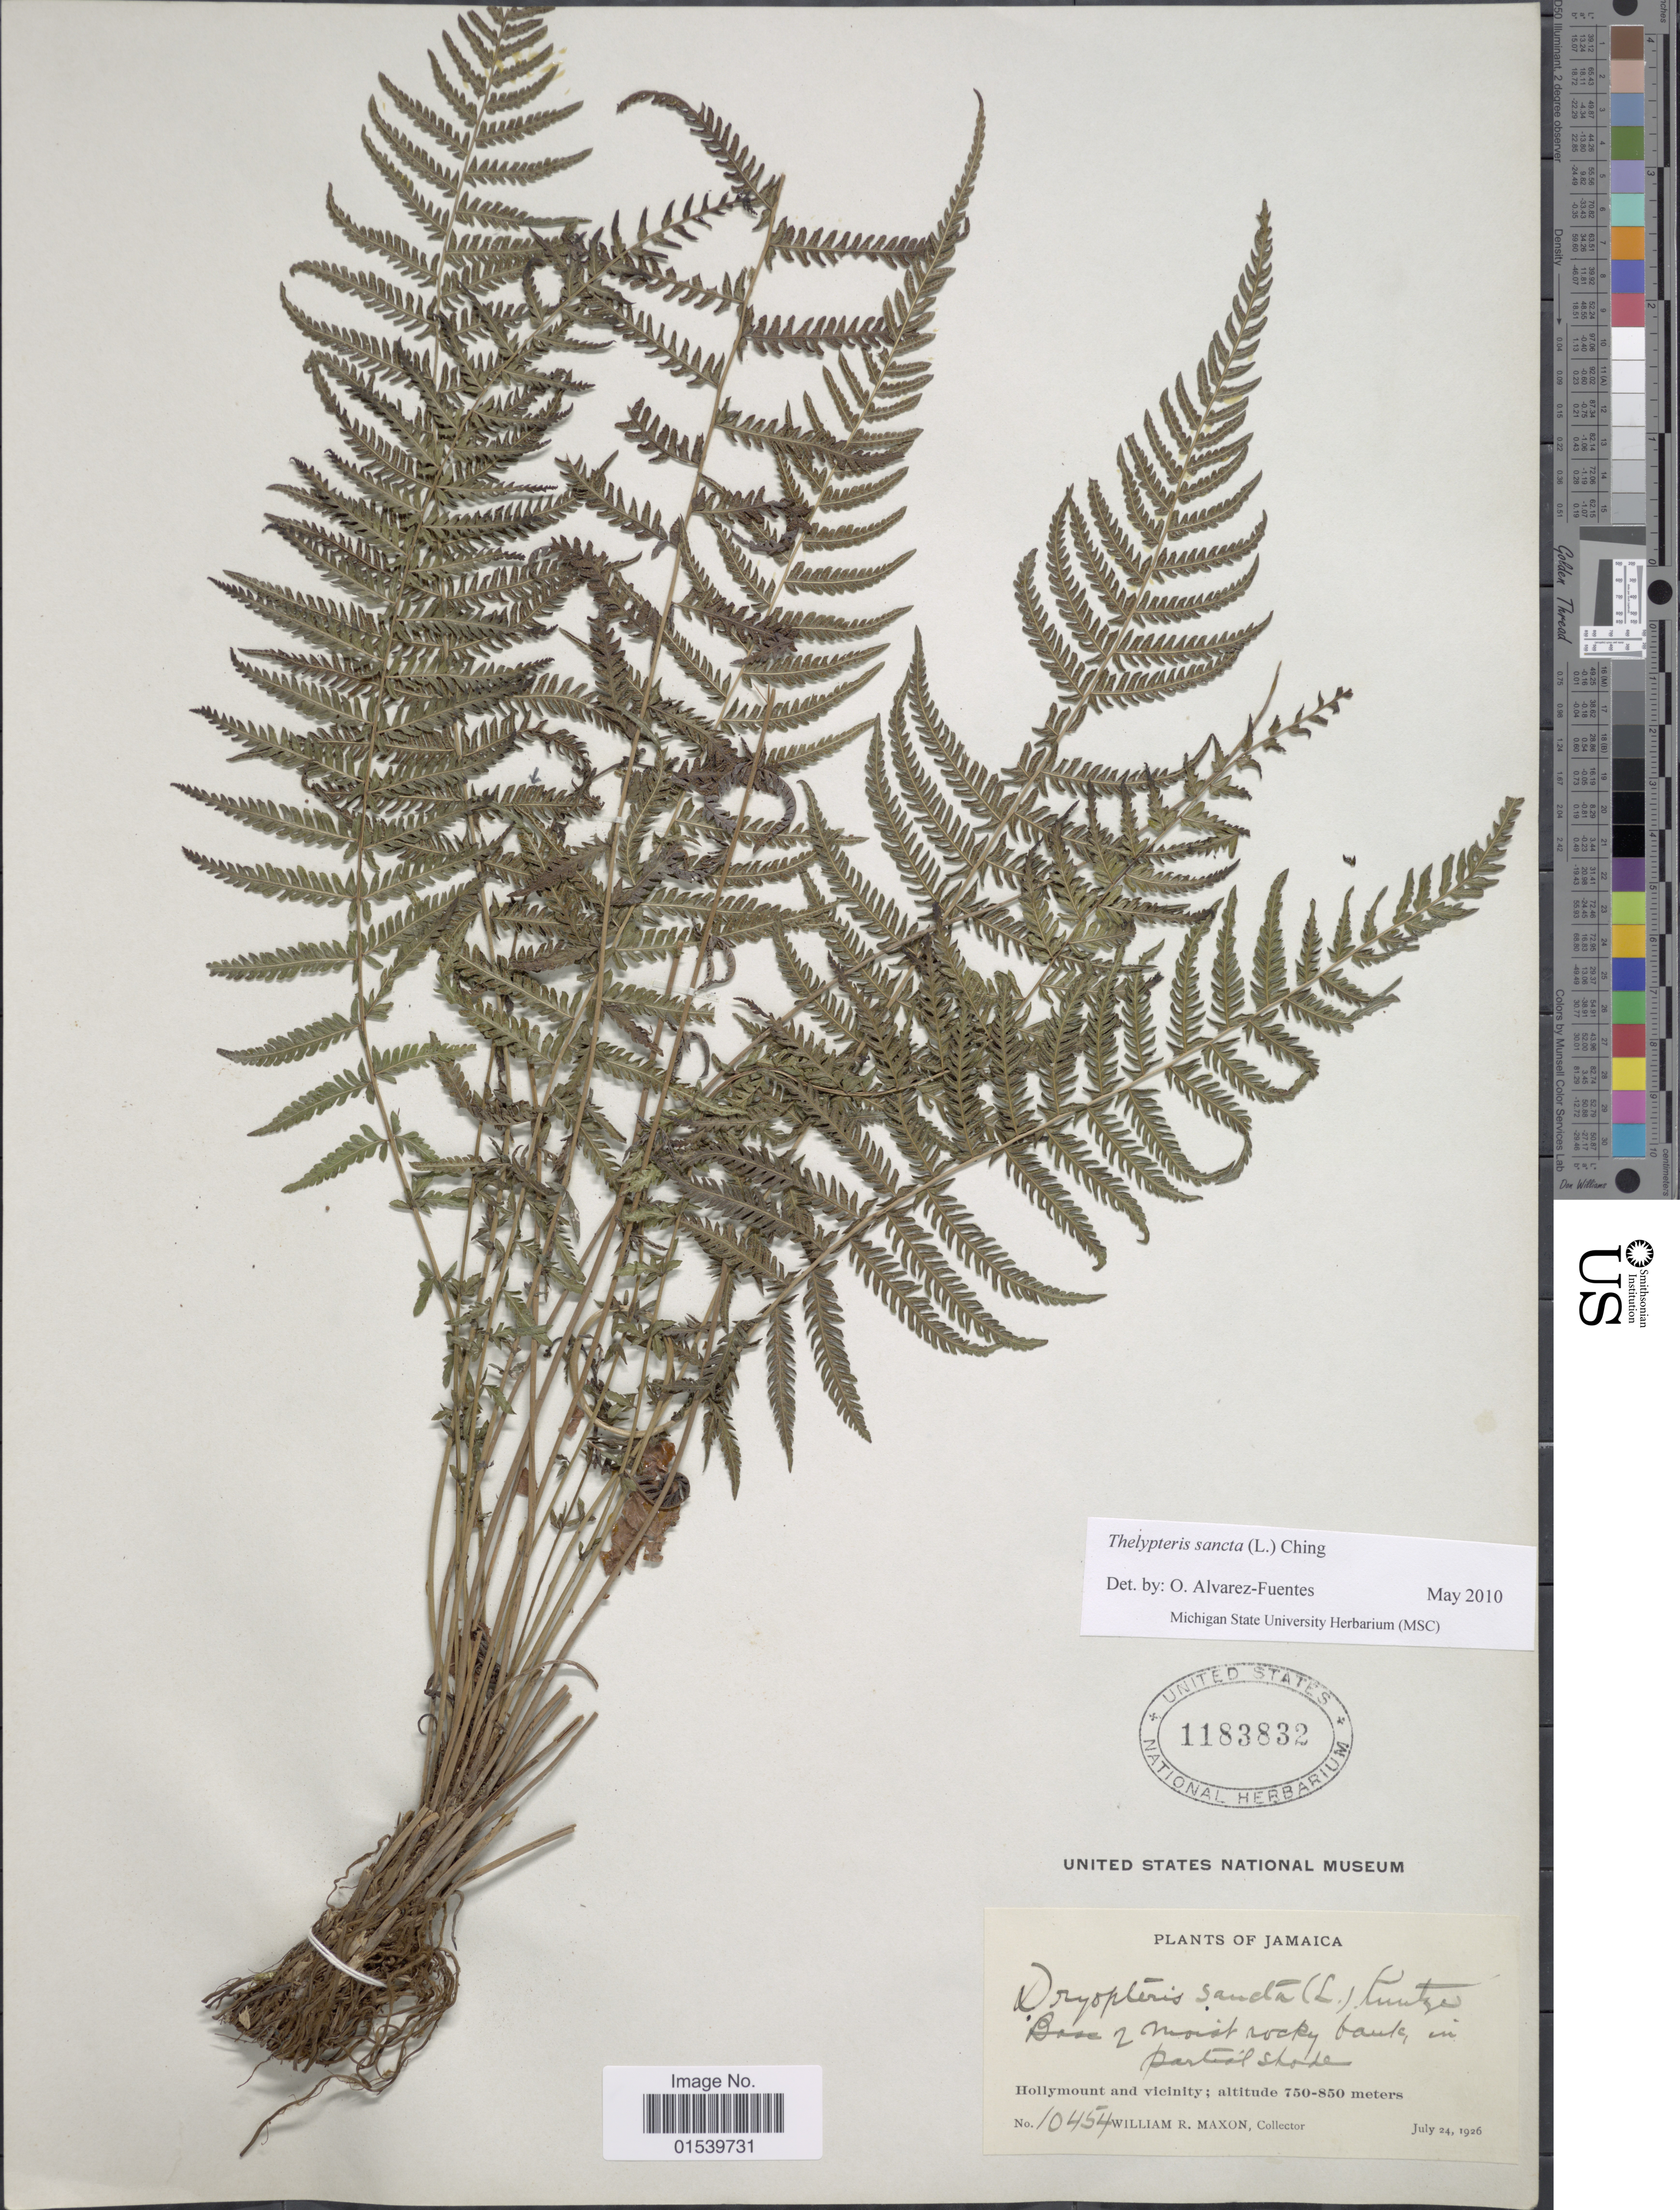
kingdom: Plantae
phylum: Tracheophyta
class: Polypodiopsida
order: Polypodiales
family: Thelypteridaceae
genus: Amauropelta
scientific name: Amauropelta sancta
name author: (L.) Pic. Serm.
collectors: W. R. Maxon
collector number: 10454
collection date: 1926-07-24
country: Jamaica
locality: Base of moist rocky bank, in partial shade, Hollymount and vicinity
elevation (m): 750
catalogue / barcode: US 1183832